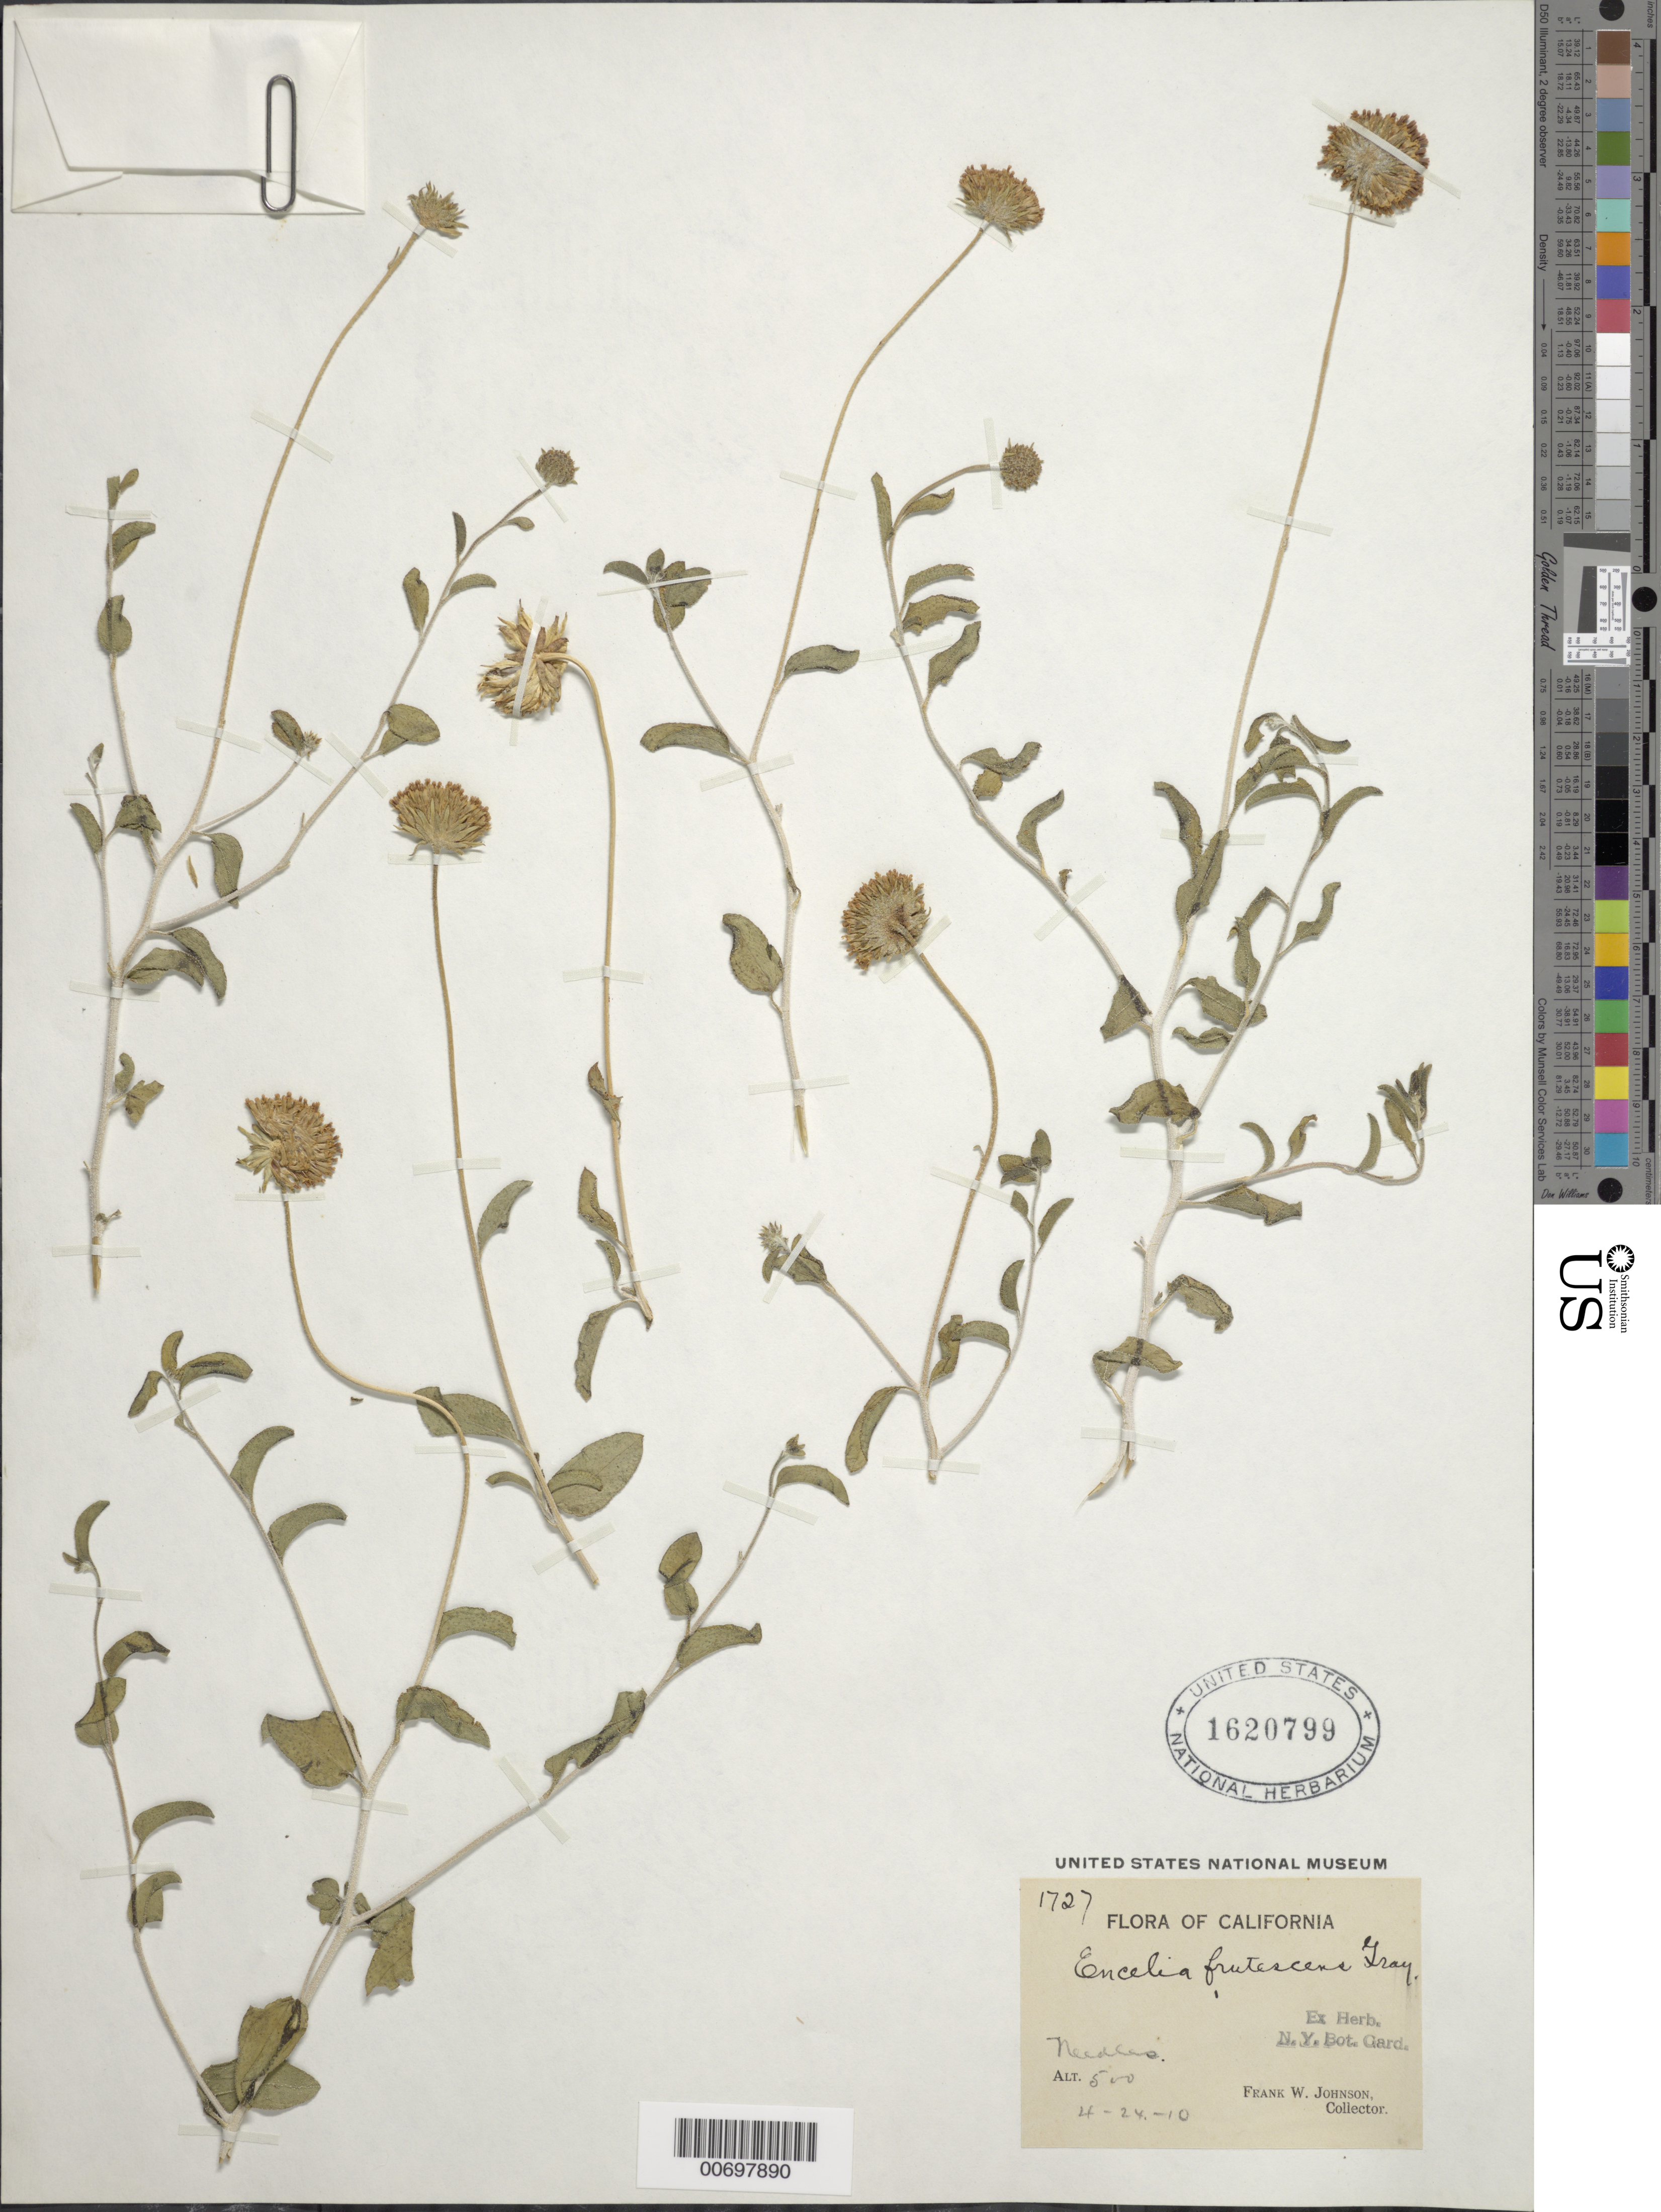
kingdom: Plantae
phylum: Tracheophyta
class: Magnoliopsida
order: Asterales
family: Asteraceae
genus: Encelia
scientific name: Encelia frutescens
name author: (A. Gray) A. Gray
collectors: F. W. Johnson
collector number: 1727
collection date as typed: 24 Apr 1910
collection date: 1910-04-24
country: United States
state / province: California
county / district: San Bernardino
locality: Needles.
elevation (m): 152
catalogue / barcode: US 1320799